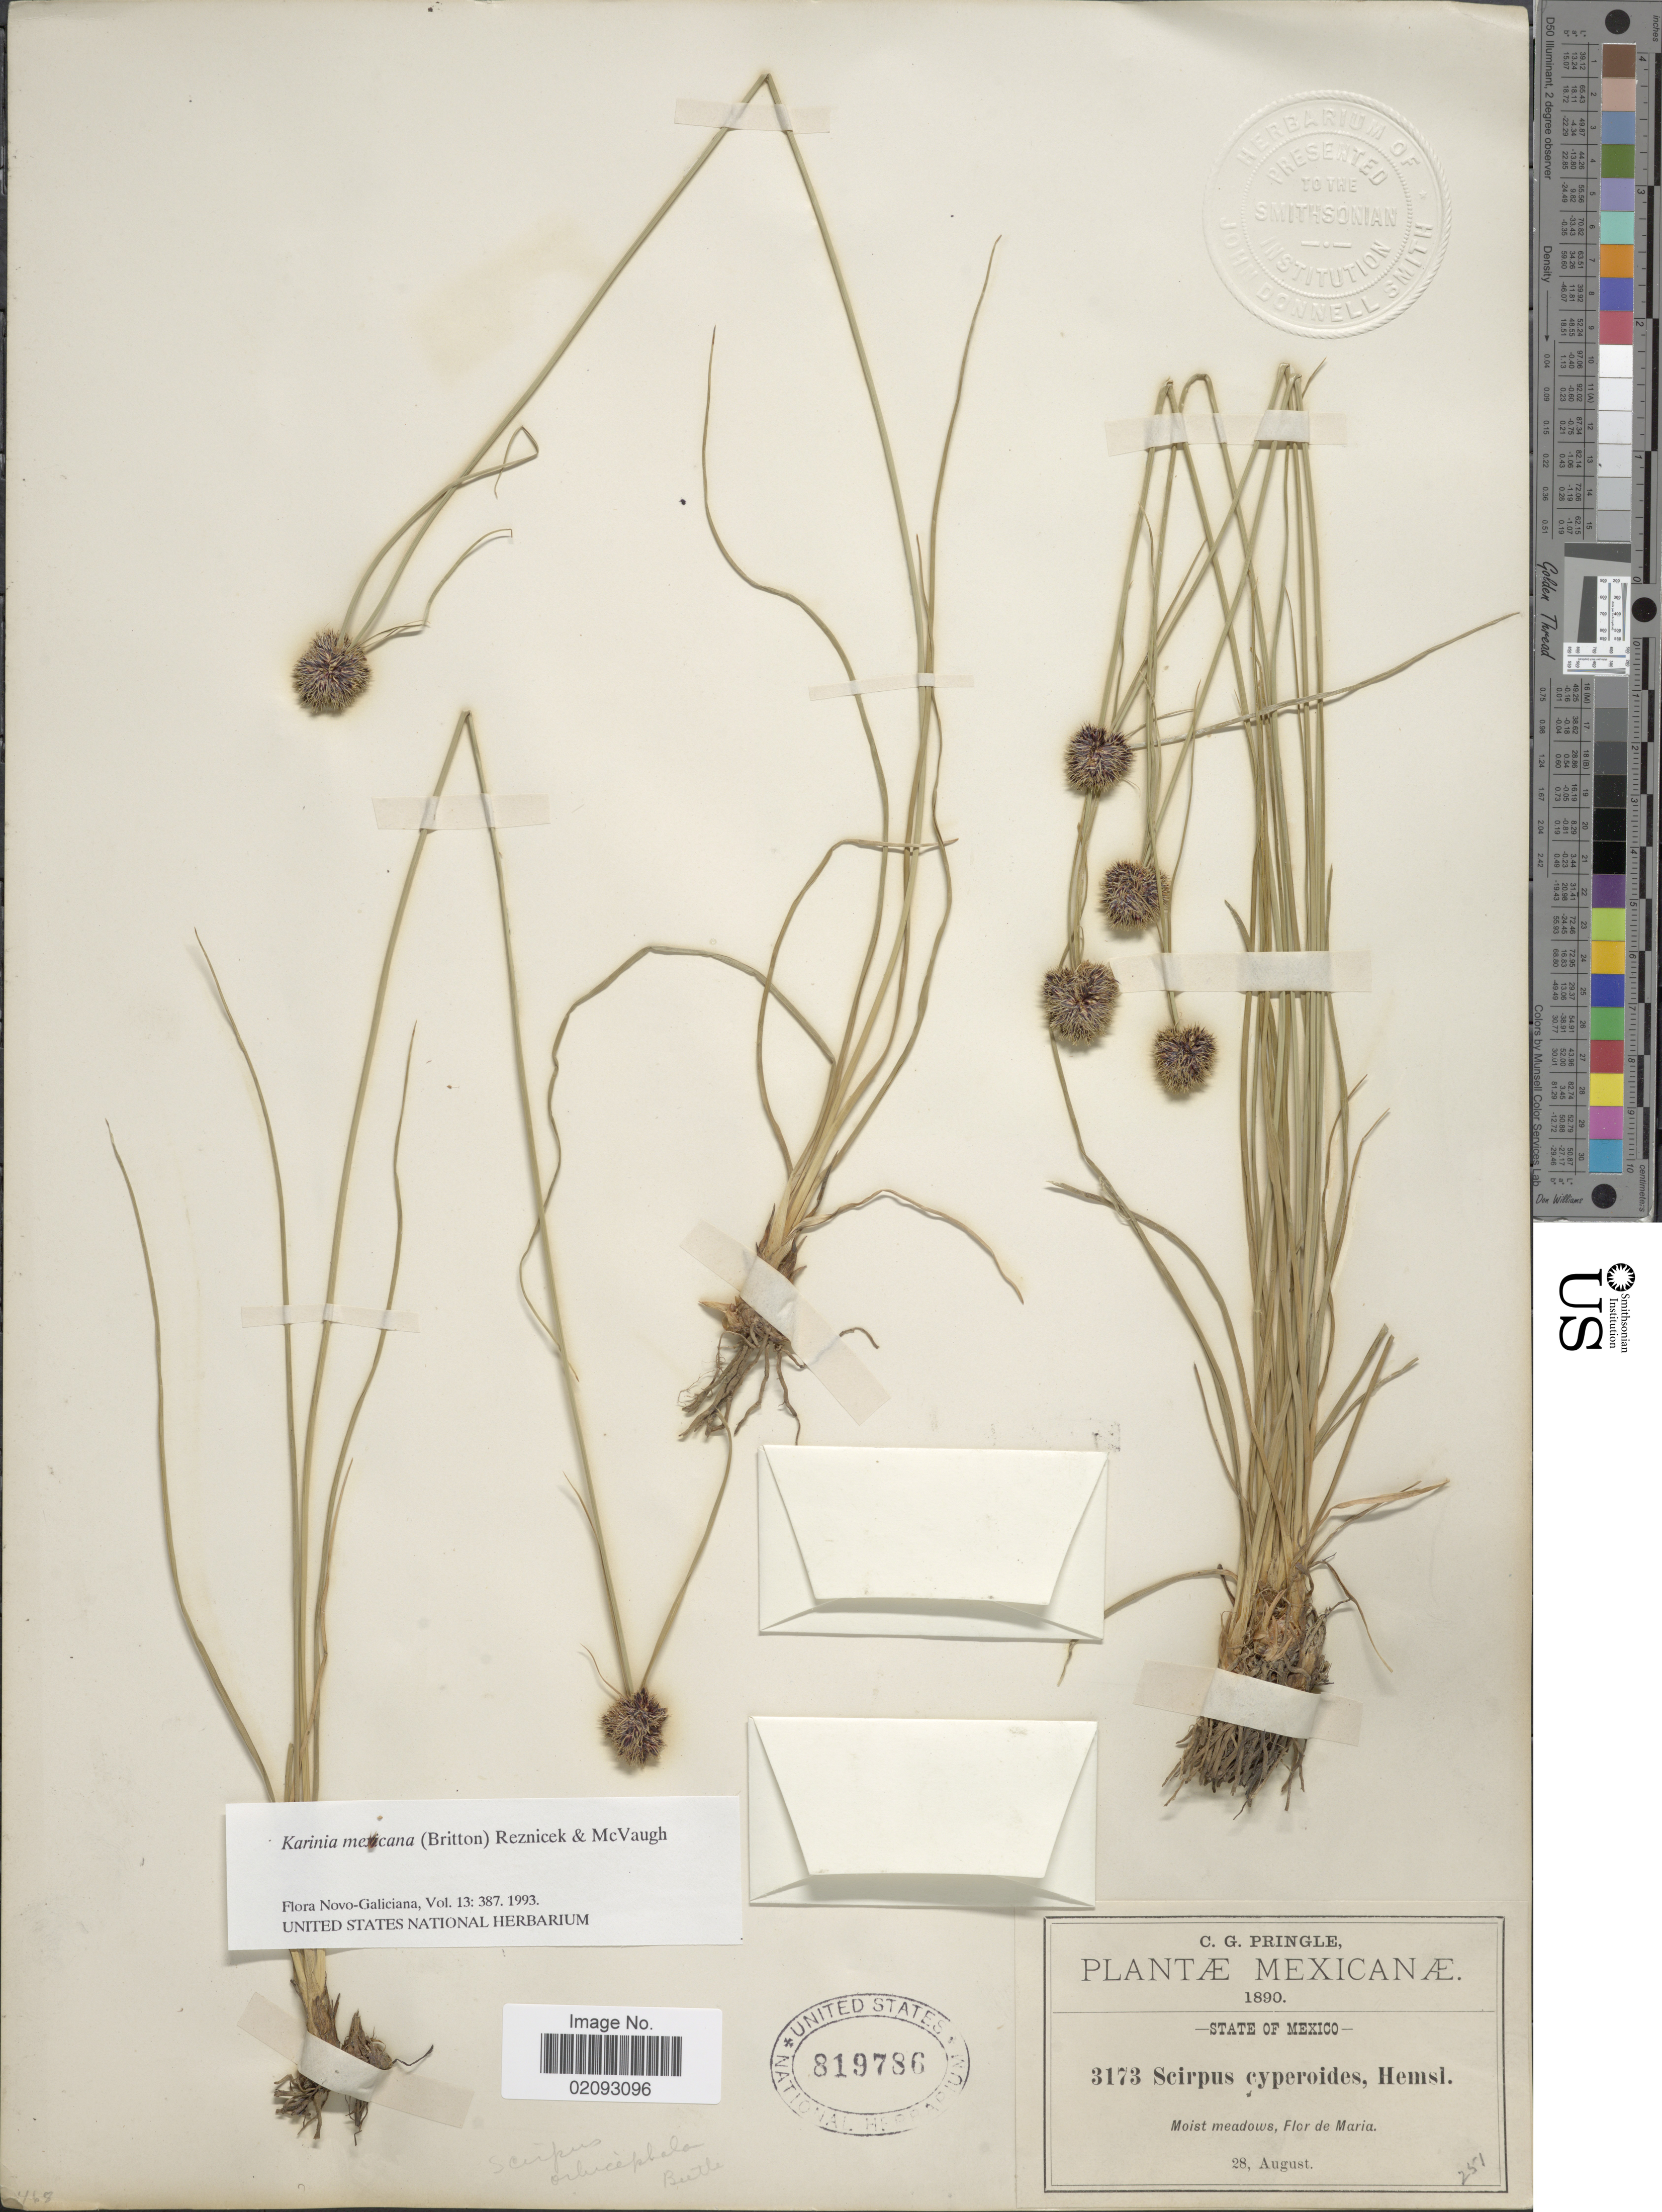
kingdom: Plantae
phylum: Tracheophyta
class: Liliopsida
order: Poales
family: Cyperaceae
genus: Scirpoides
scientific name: Scirpoides mexicana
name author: (C.B. Clarke ex Britton) Goetgh. ex C. S. Reid & J.R. Carter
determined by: Strong, Mark T., (BOT), Smithsonian Institution - National Museum of Natural History (UNITED STATES)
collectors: C. G. Pringle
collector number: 3173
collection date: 1890-08-28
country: Mexico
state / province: México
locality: Moist meadows, Flor de Maria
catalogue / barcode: US 819786